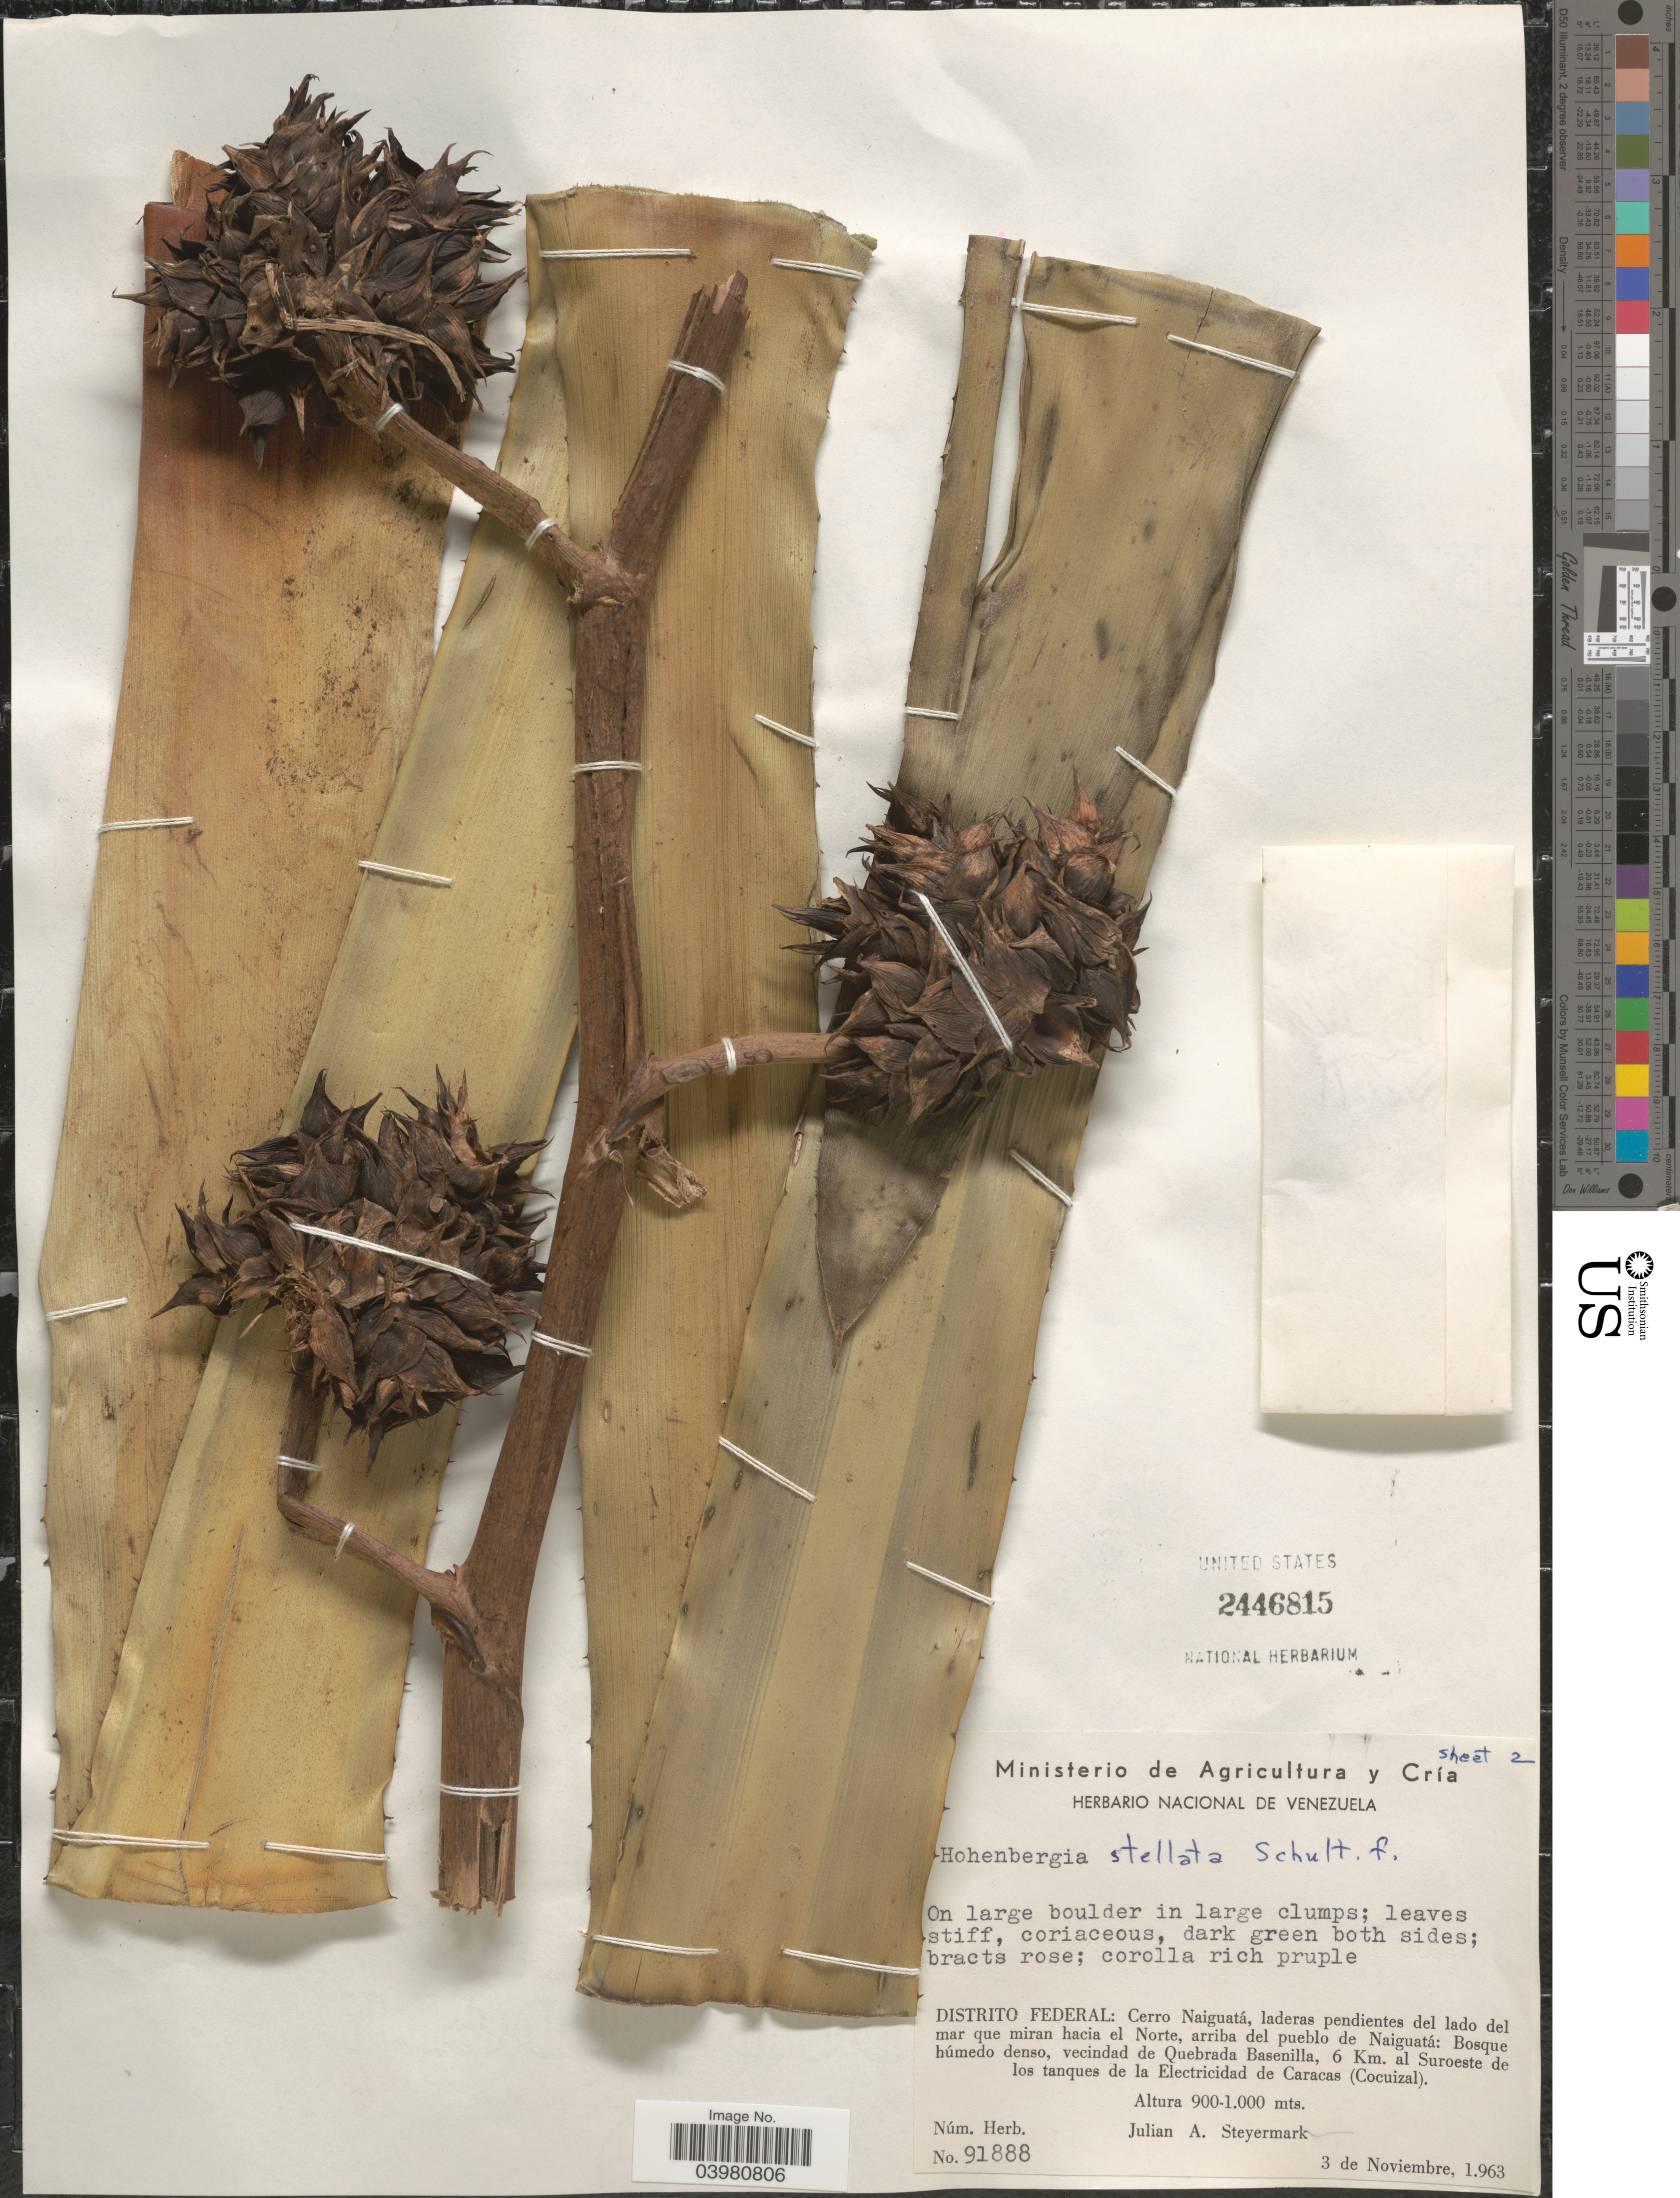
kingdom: Plantae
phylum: Tracheophyta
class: Liliopsida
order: Poales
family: Bromeliaceae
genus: Hohenbergia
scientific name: Hohenbergia stellata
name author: Schult. & Schult. f.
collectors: J. Steyermark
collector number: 91888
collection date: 1963-11-03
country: Venezuela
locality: Distrito Federal: Cerro Naiguatá, laderas pendientes del lado del mar que miran hacia el Norte, arriba del pueblo de Naiguatá: Bosque húmedo denso, vecindad de Quebrada Basenilla, 6 Km. al Suroeste de los tanques de la Electricidad de Caracas (Cocuizal).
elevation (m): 900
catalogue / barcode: US 2446815